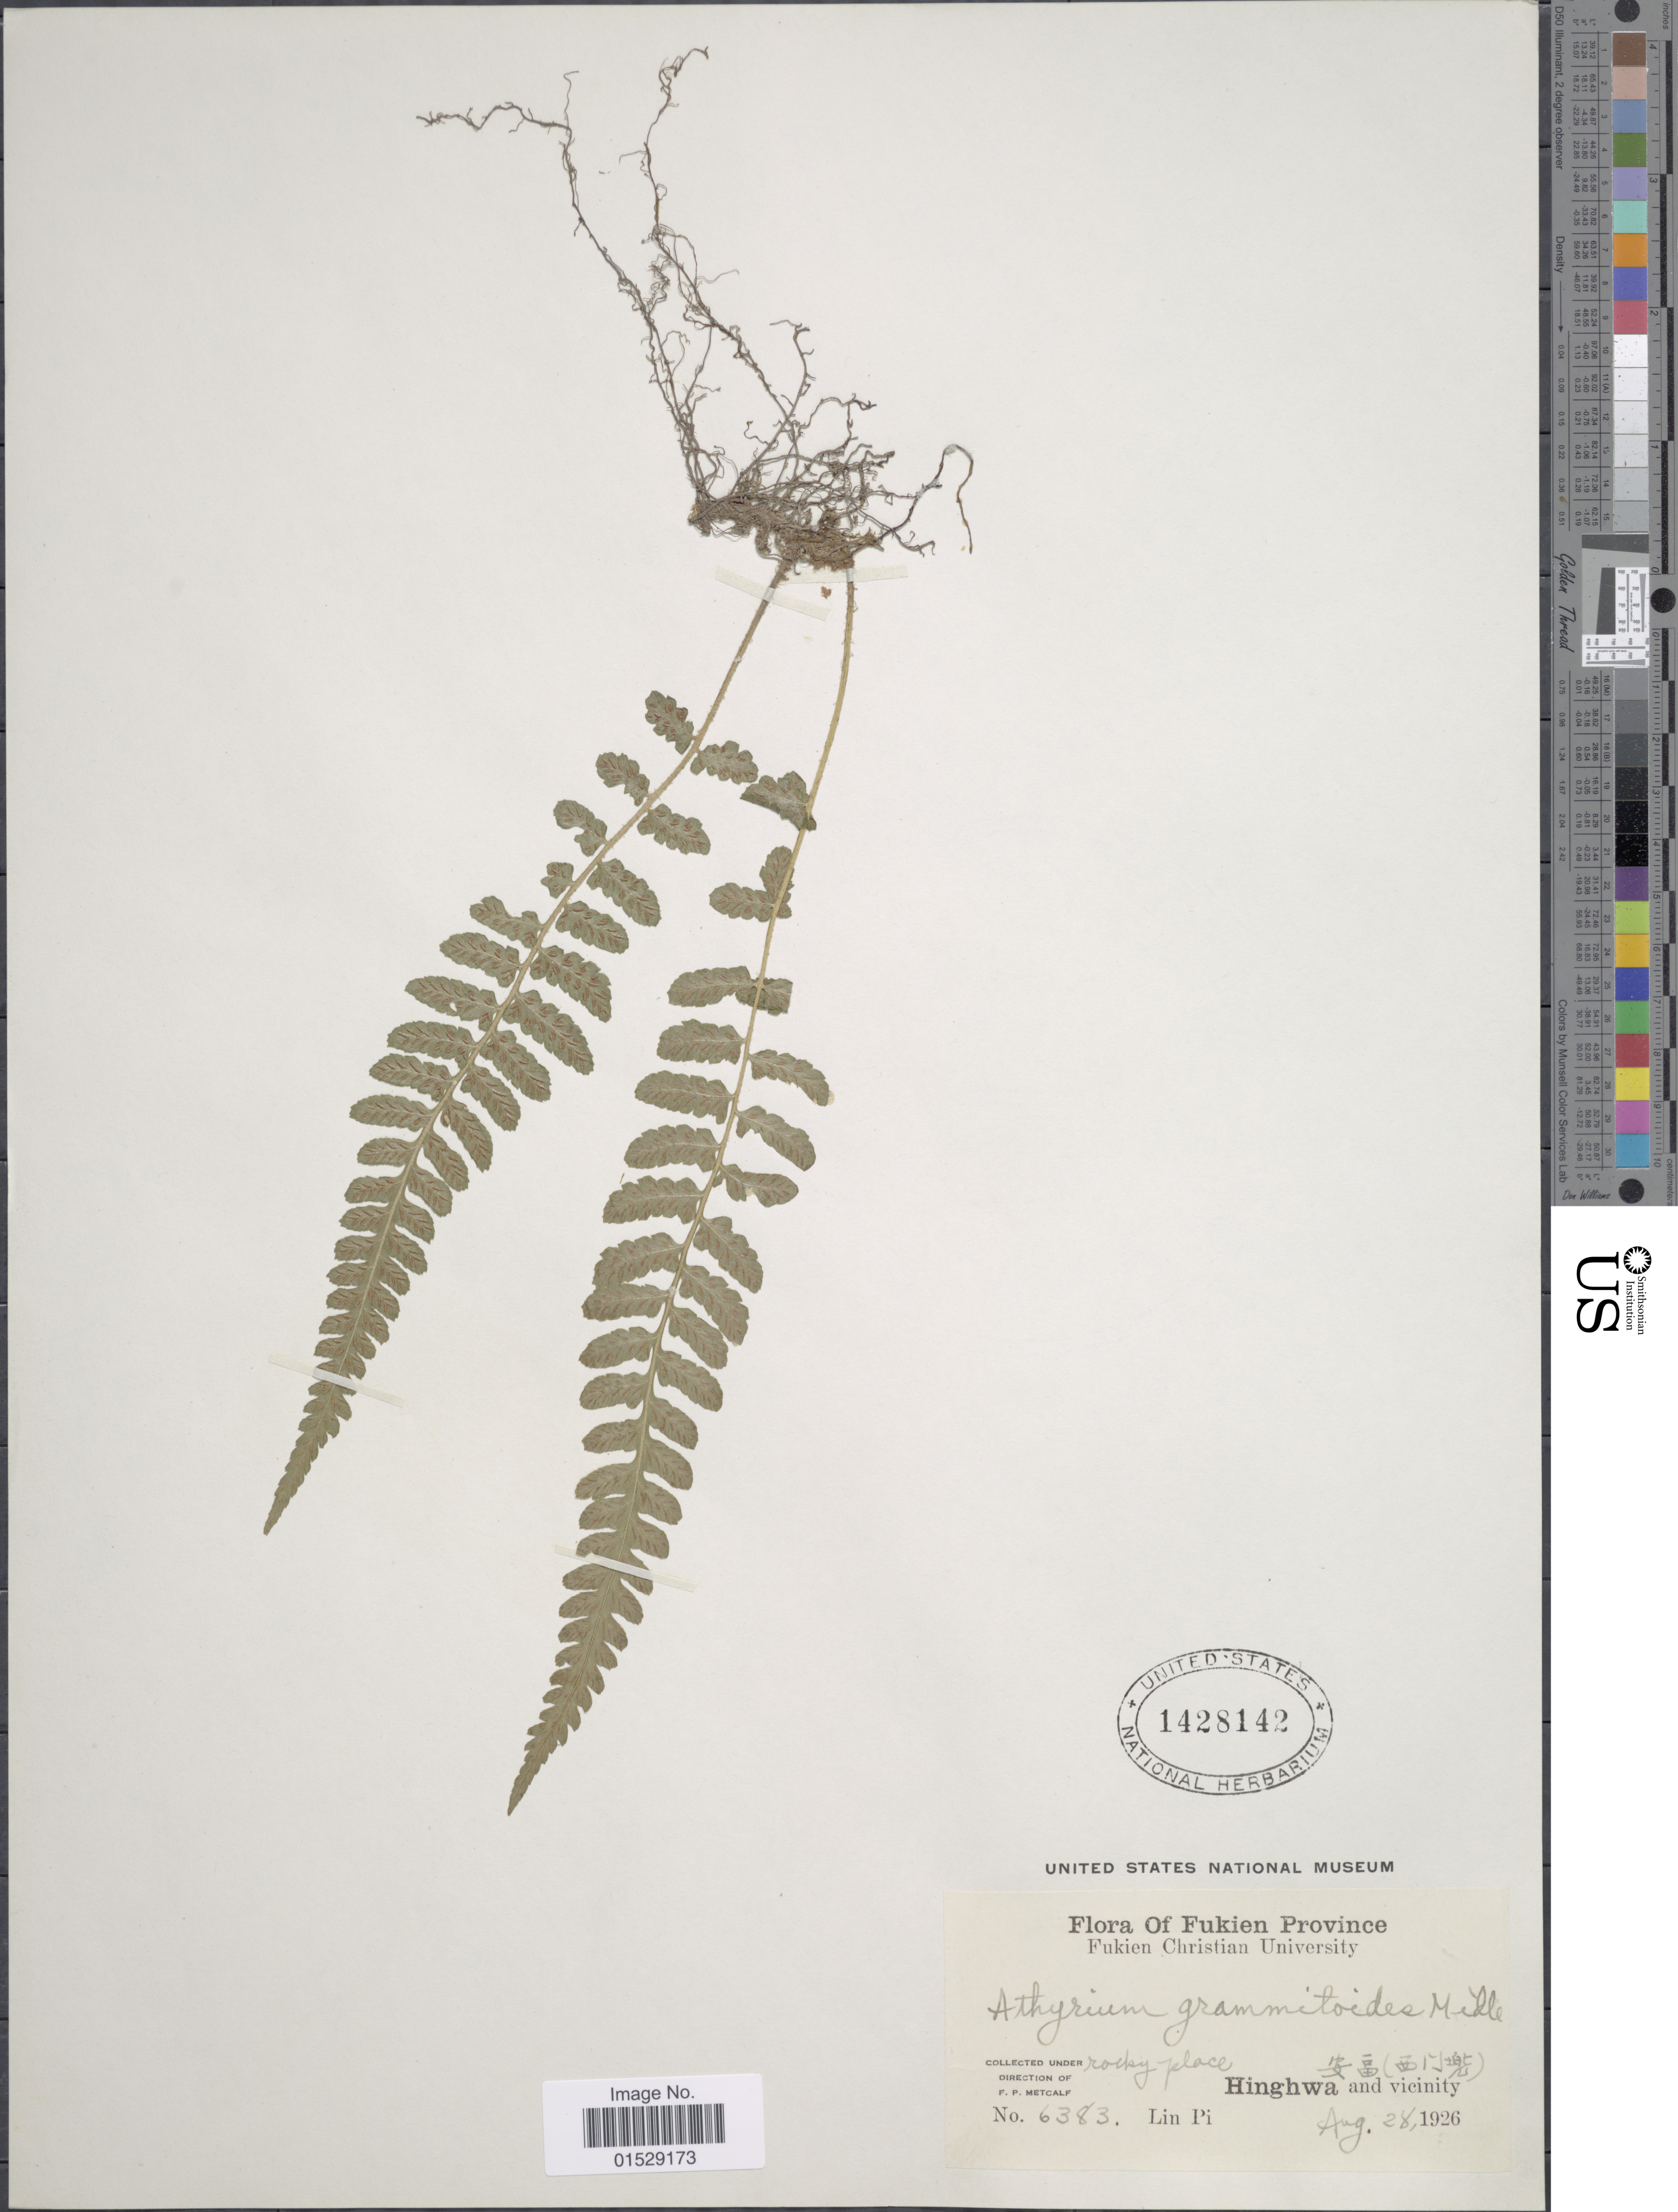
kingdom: Plantae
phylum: Tracheophyta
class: Polypodiopsida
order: Polypodiales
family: Athyriaceae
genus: Deparia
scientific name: Deparia petersenii var. grammitoides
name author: (C. Presl) H. Ohba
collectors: L. Pi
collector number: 6383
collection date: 1926-08-28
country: China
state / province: Fujian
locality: Fukien Province, Hinghwa and vicinity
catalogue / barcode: US 1428142